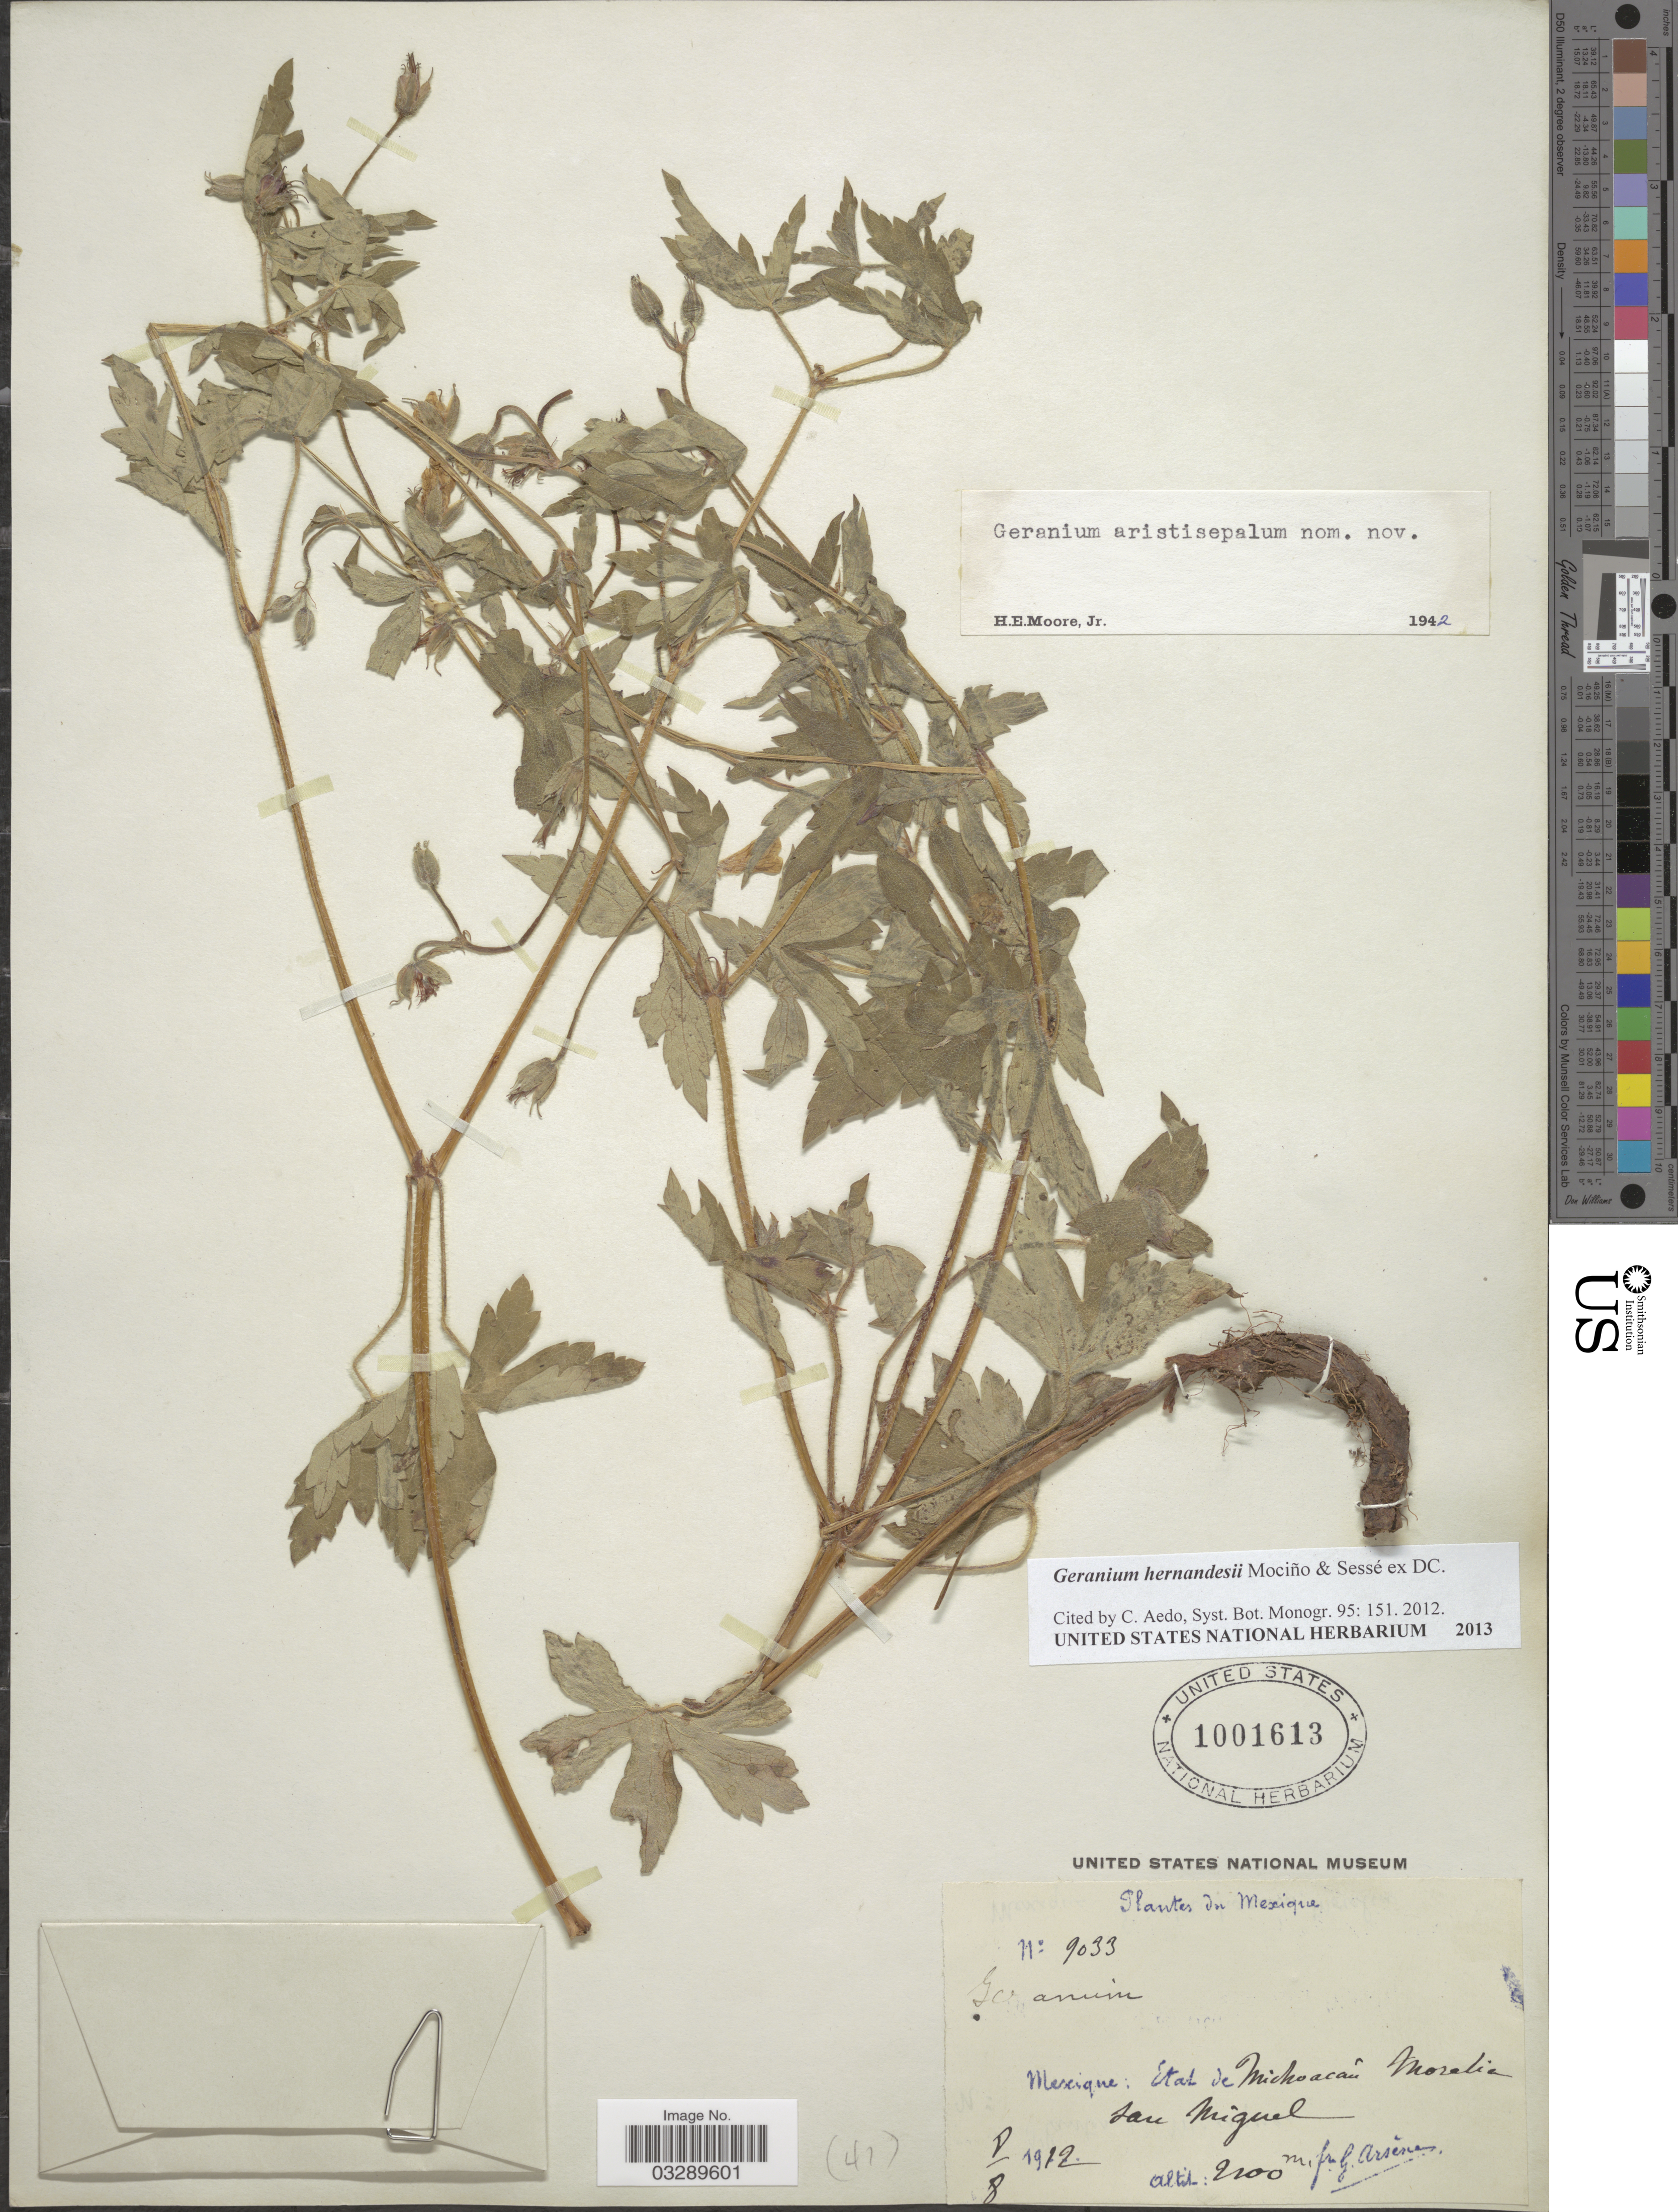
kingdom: Plantae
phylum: Tracheophyta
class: Magnoliopsida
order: Geraniales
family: Geraniaceae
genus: Geranium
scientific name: Geranium hernandesii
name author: DC.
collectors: Bro. G. Arsène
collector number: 9033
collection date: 1912-08-08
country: Mexico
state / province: Michoacán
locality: Morelia San Miguel.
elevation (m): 2200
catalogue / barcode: US 1001613